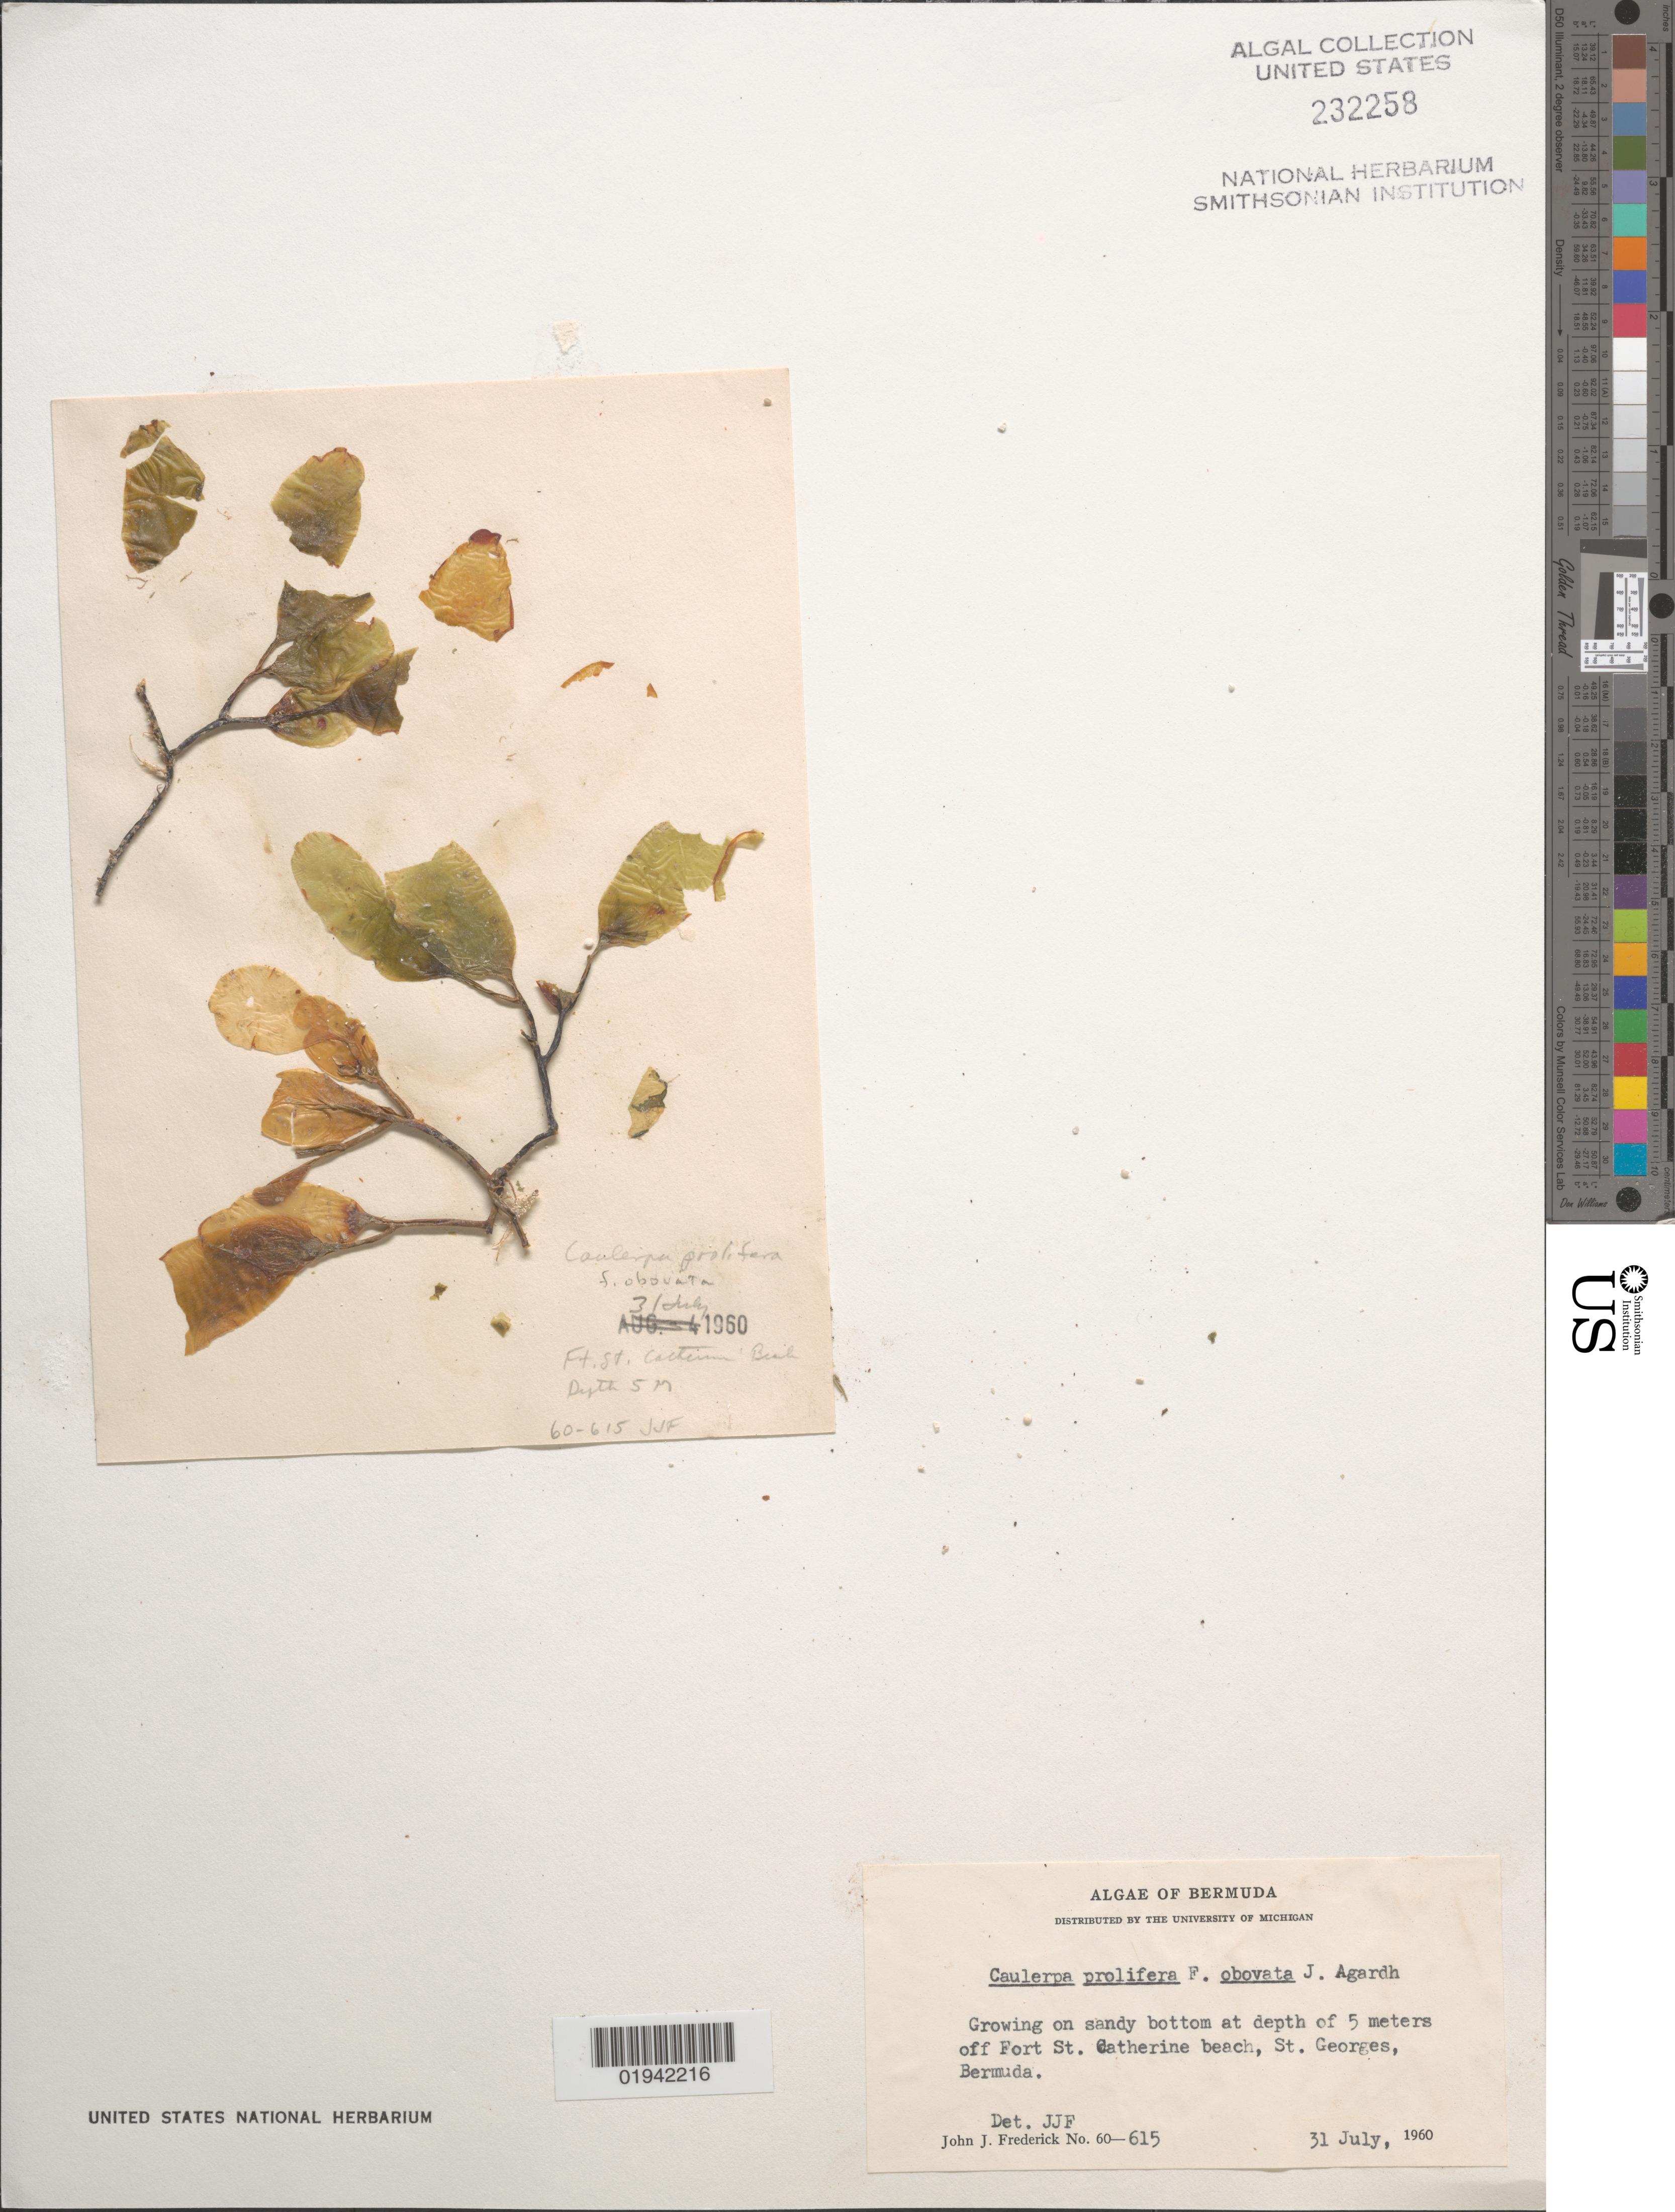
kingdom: Plantae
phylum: Chlorophyta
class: Ulvophyceae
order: Bryopsidales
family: Caulerpaceae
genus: Caulerpa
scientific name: Caulerpa prolifera f. obovata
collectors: J. Frederick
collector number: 60-615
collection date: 1960-07-31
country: Bermuda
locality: Growing on sandy bottom at depth of 5 meters off Fort St. Catherine beach, St. Georges.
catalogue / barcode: US 232258